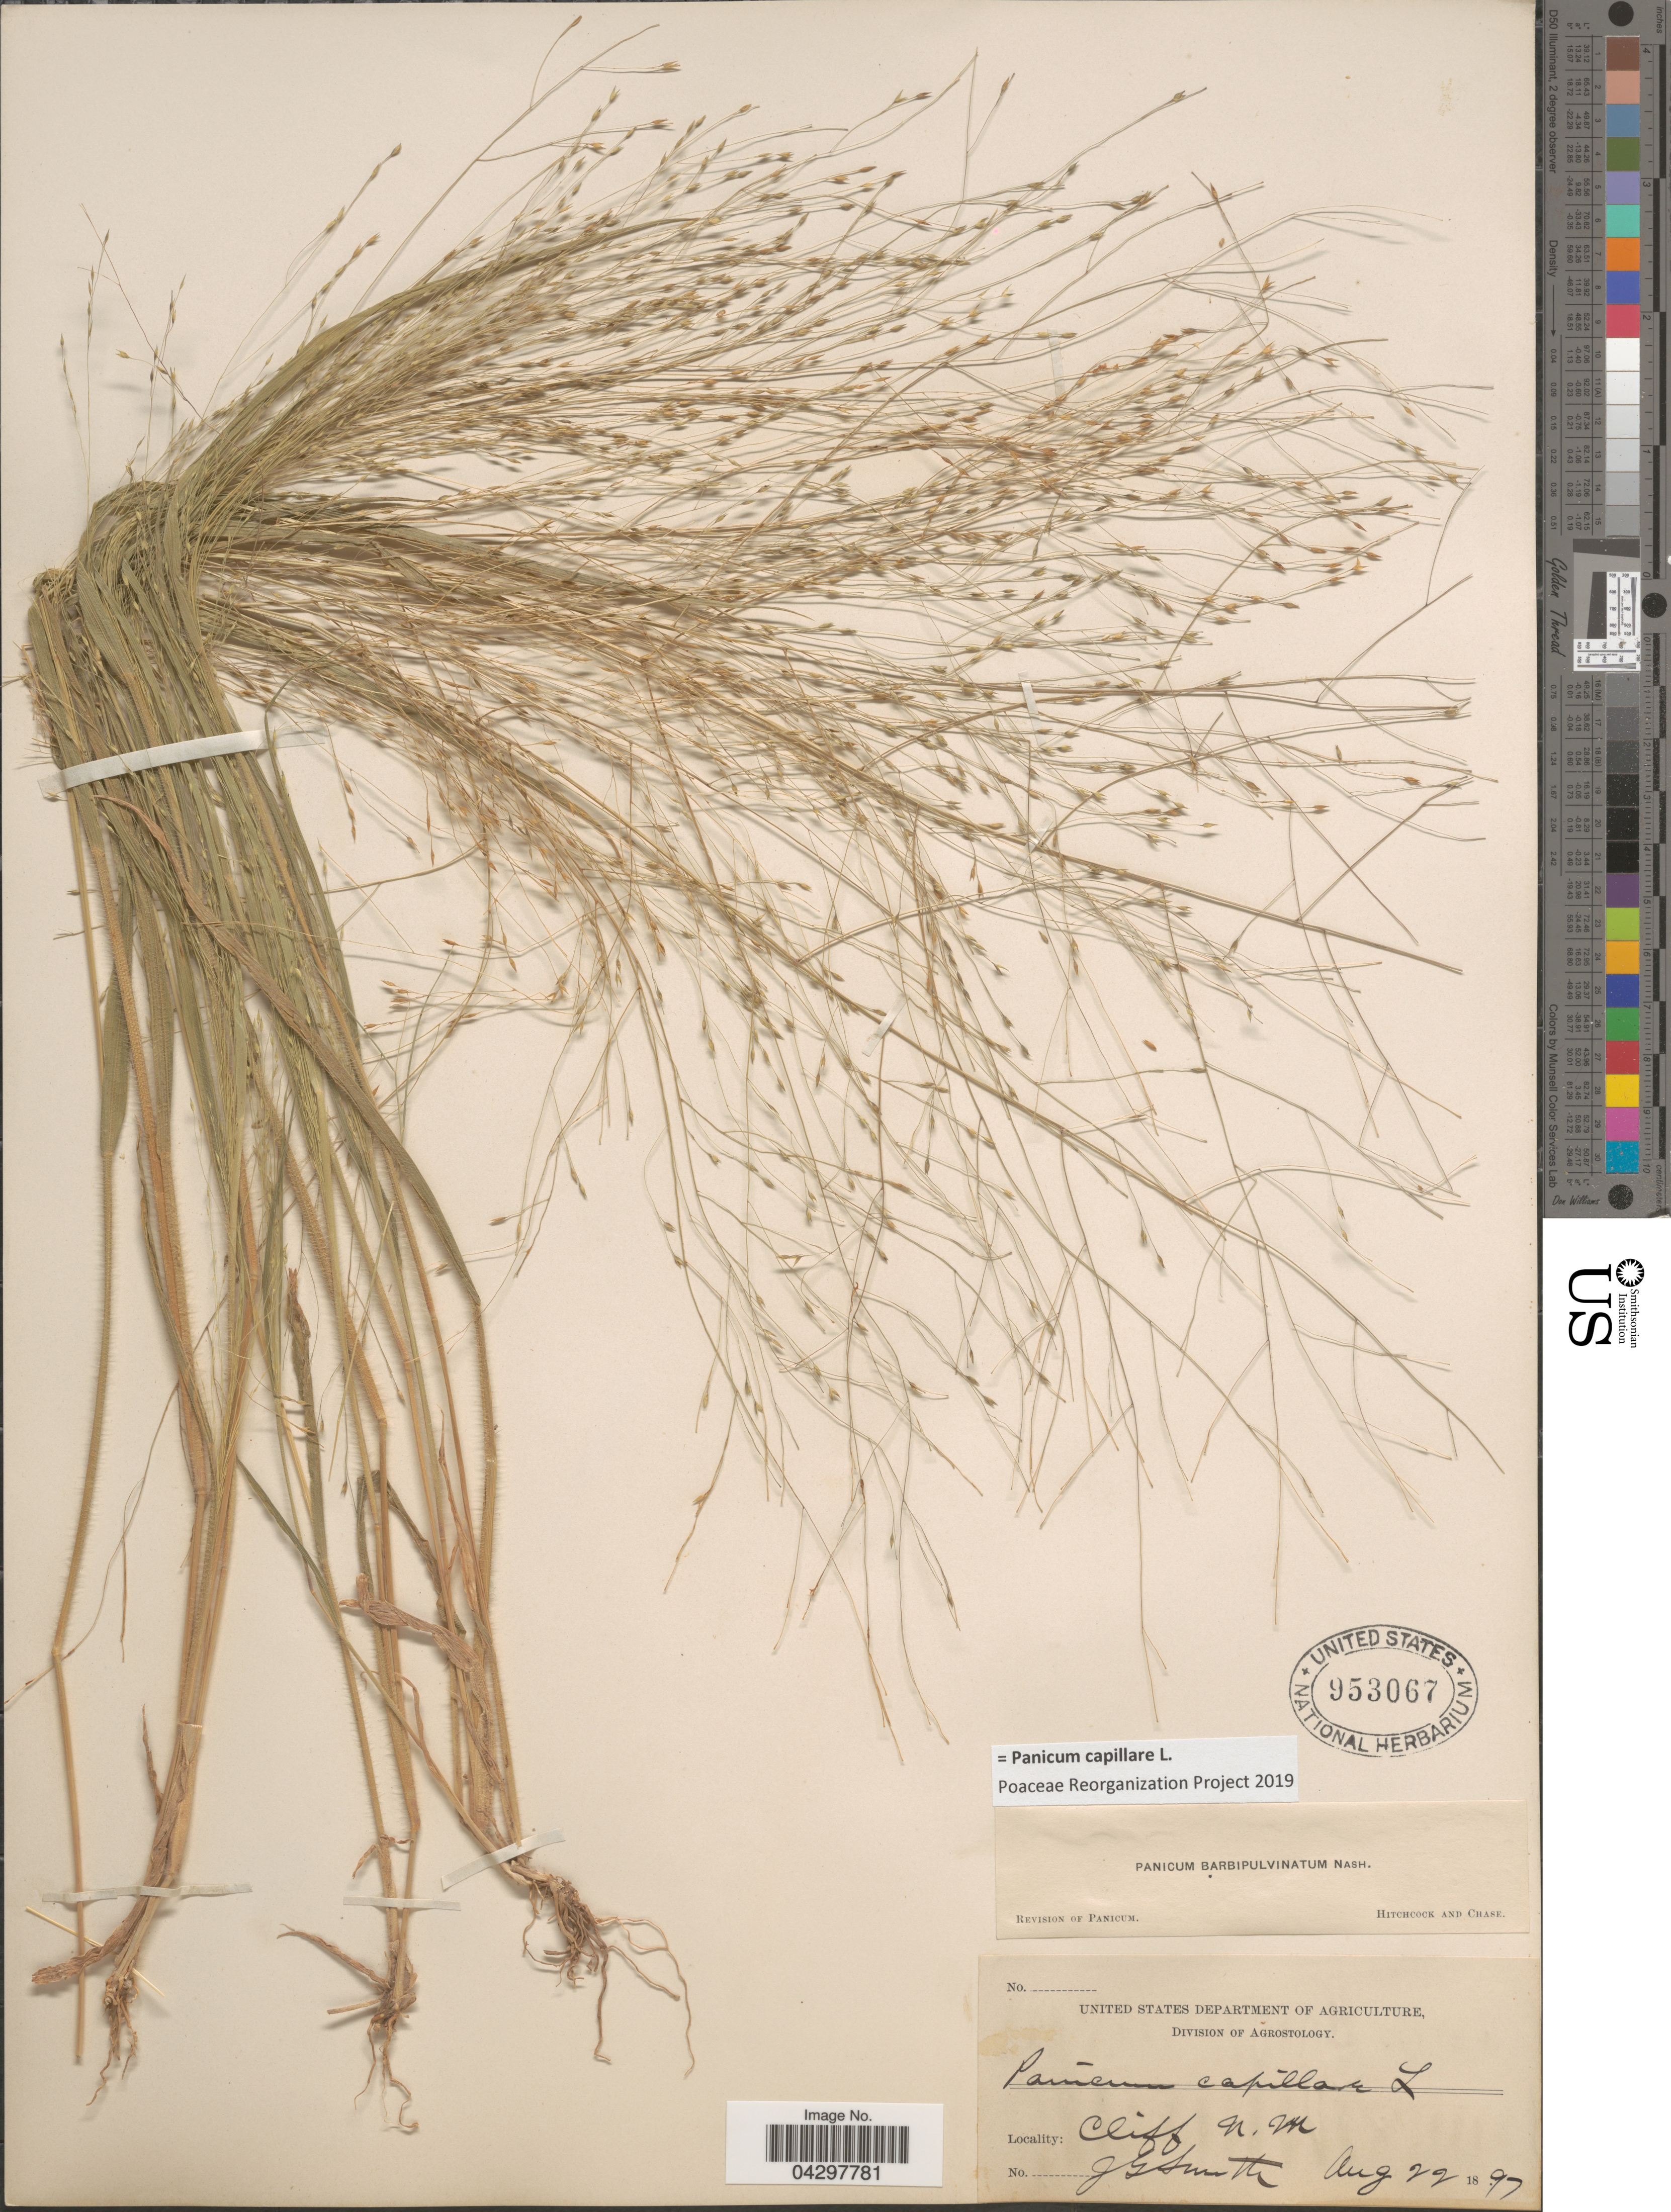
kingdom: Plantae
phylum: Tracheophyta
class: Liliopsida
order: Poales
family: Poaceae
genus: Panicum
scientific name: Panicum capillare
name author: L.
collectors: J. G. Smith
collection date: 1897-08-22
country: United States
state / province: New Mexico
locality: Cliff.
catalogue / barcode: US 953067